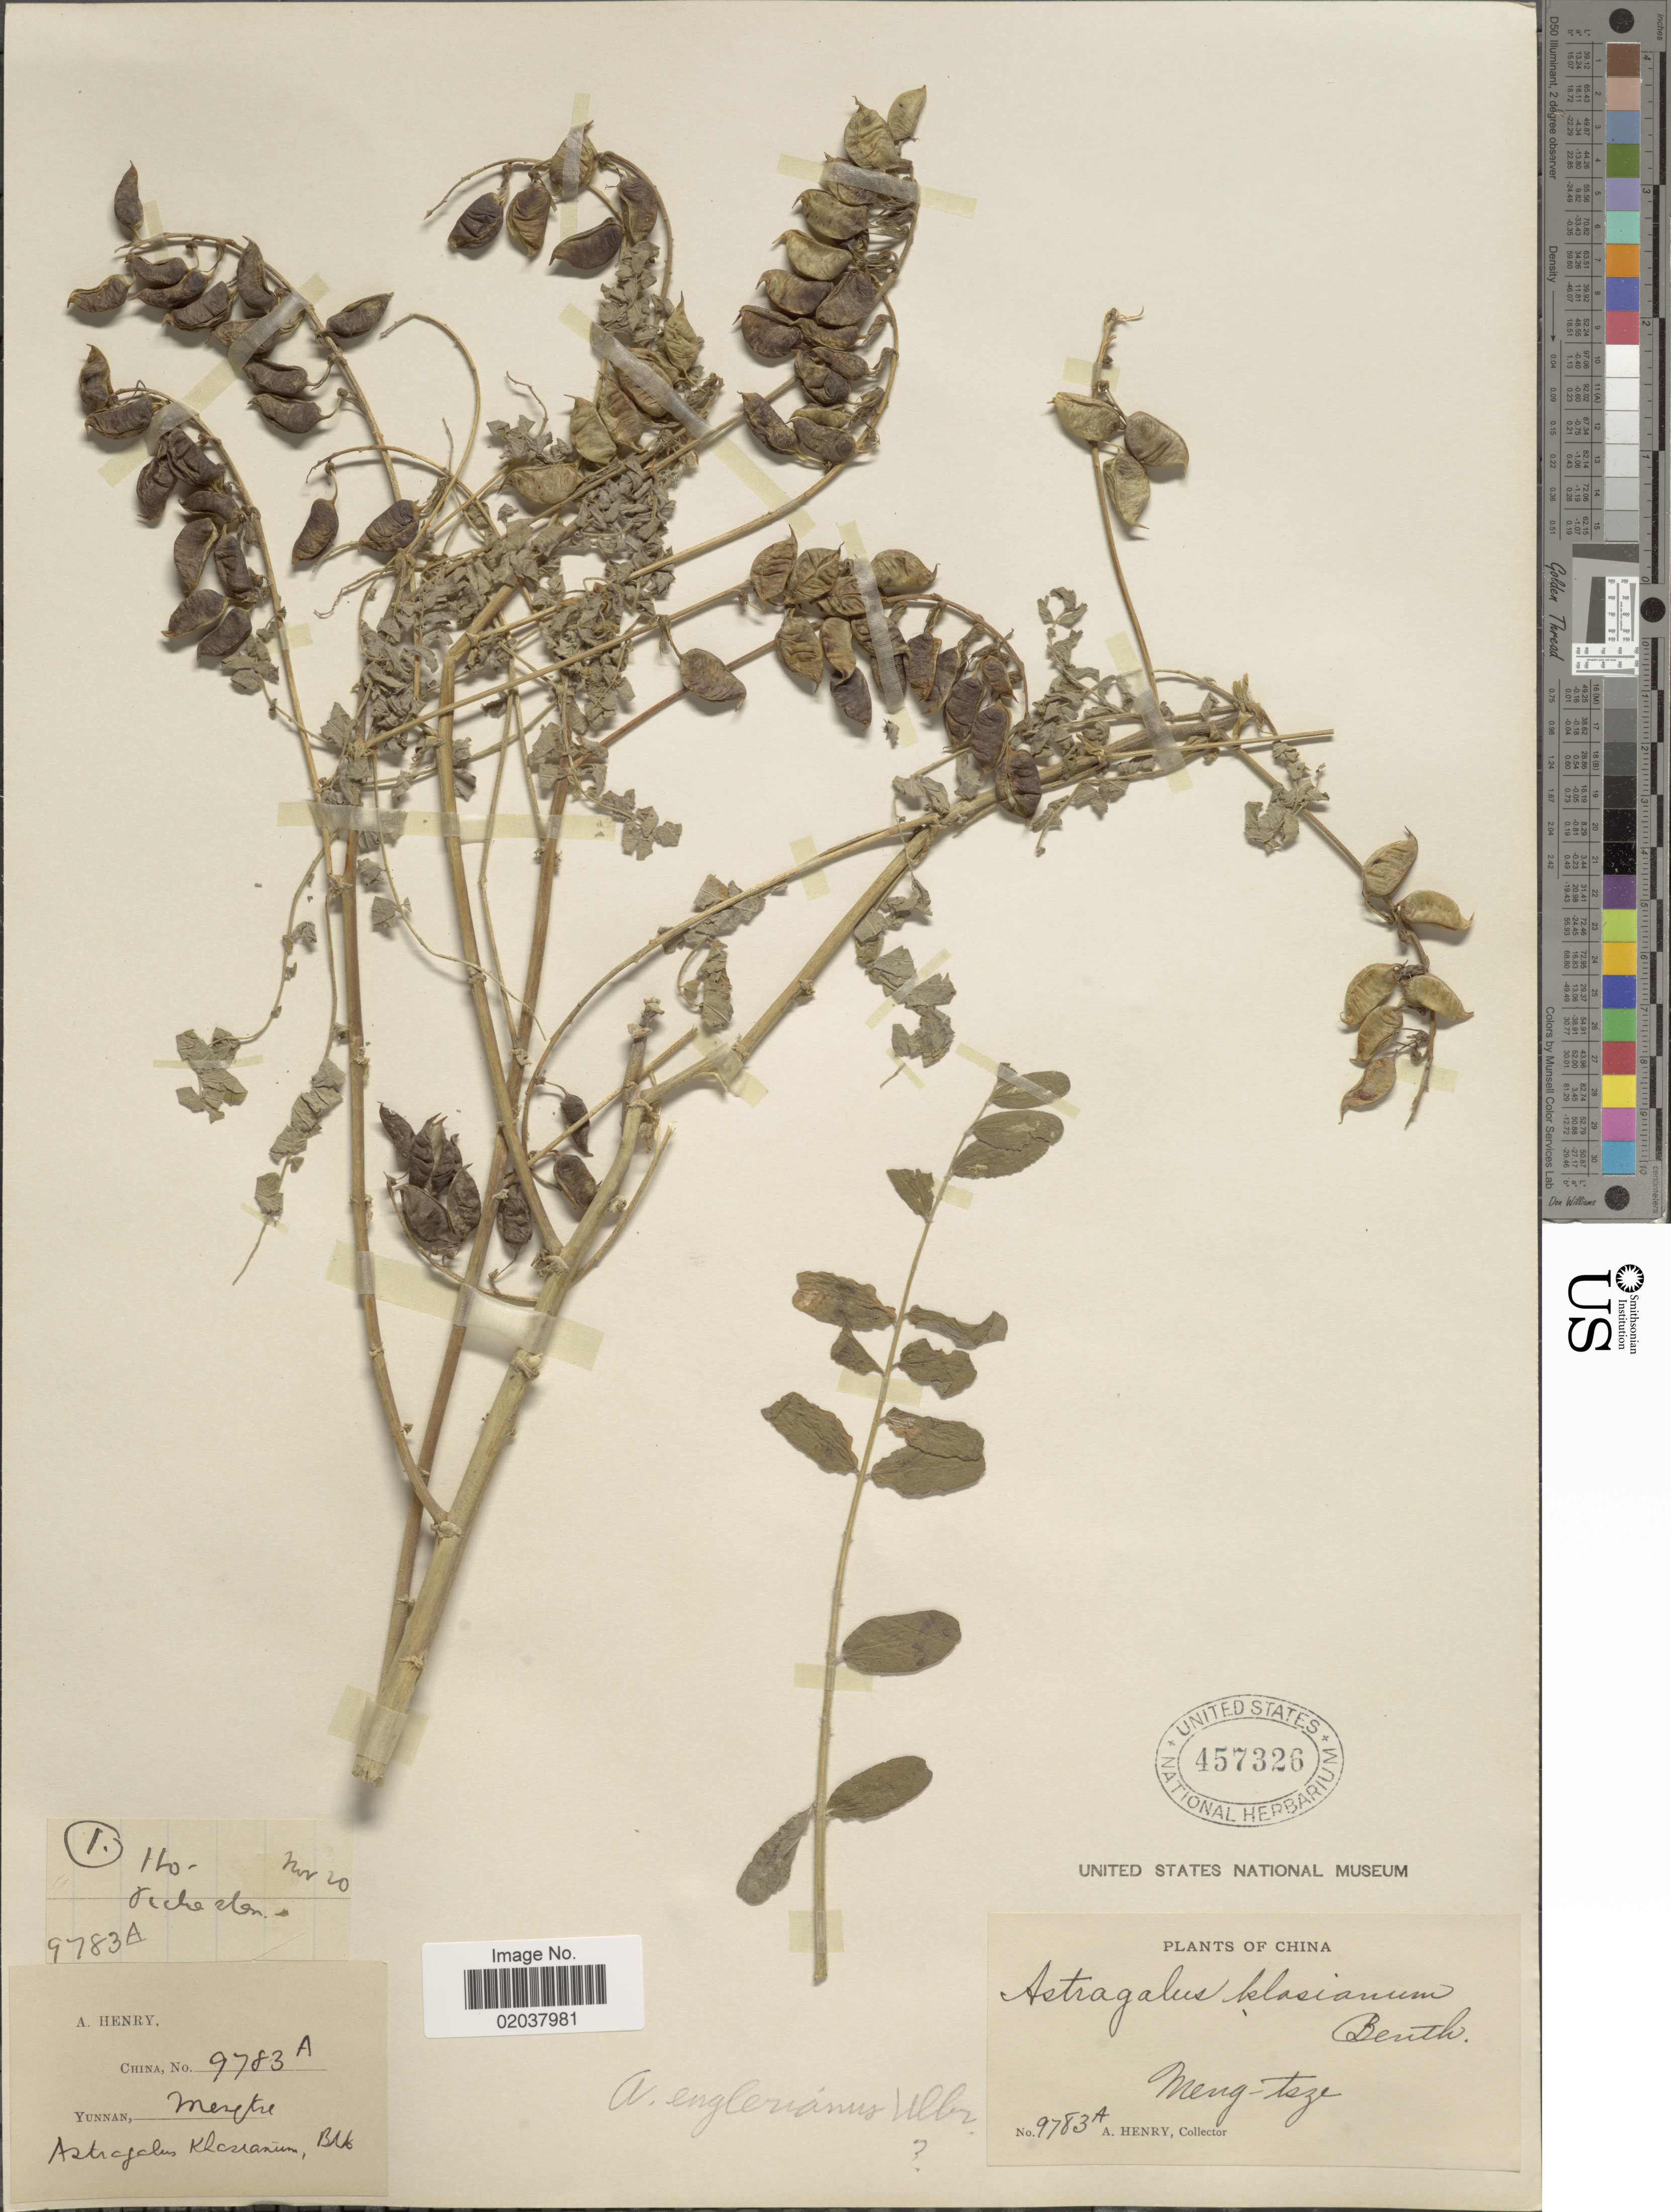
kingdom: Plantae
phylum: Tracheophyta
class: Magnoliopsida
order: Fabales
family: Fabaceae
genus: Astragalus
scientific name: Astragalus englerianus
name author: Ulbr.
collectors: A. Henry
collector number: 9783 A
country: China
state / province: Yunnan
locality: Yunnan, Mengtze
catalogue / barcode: US 457326